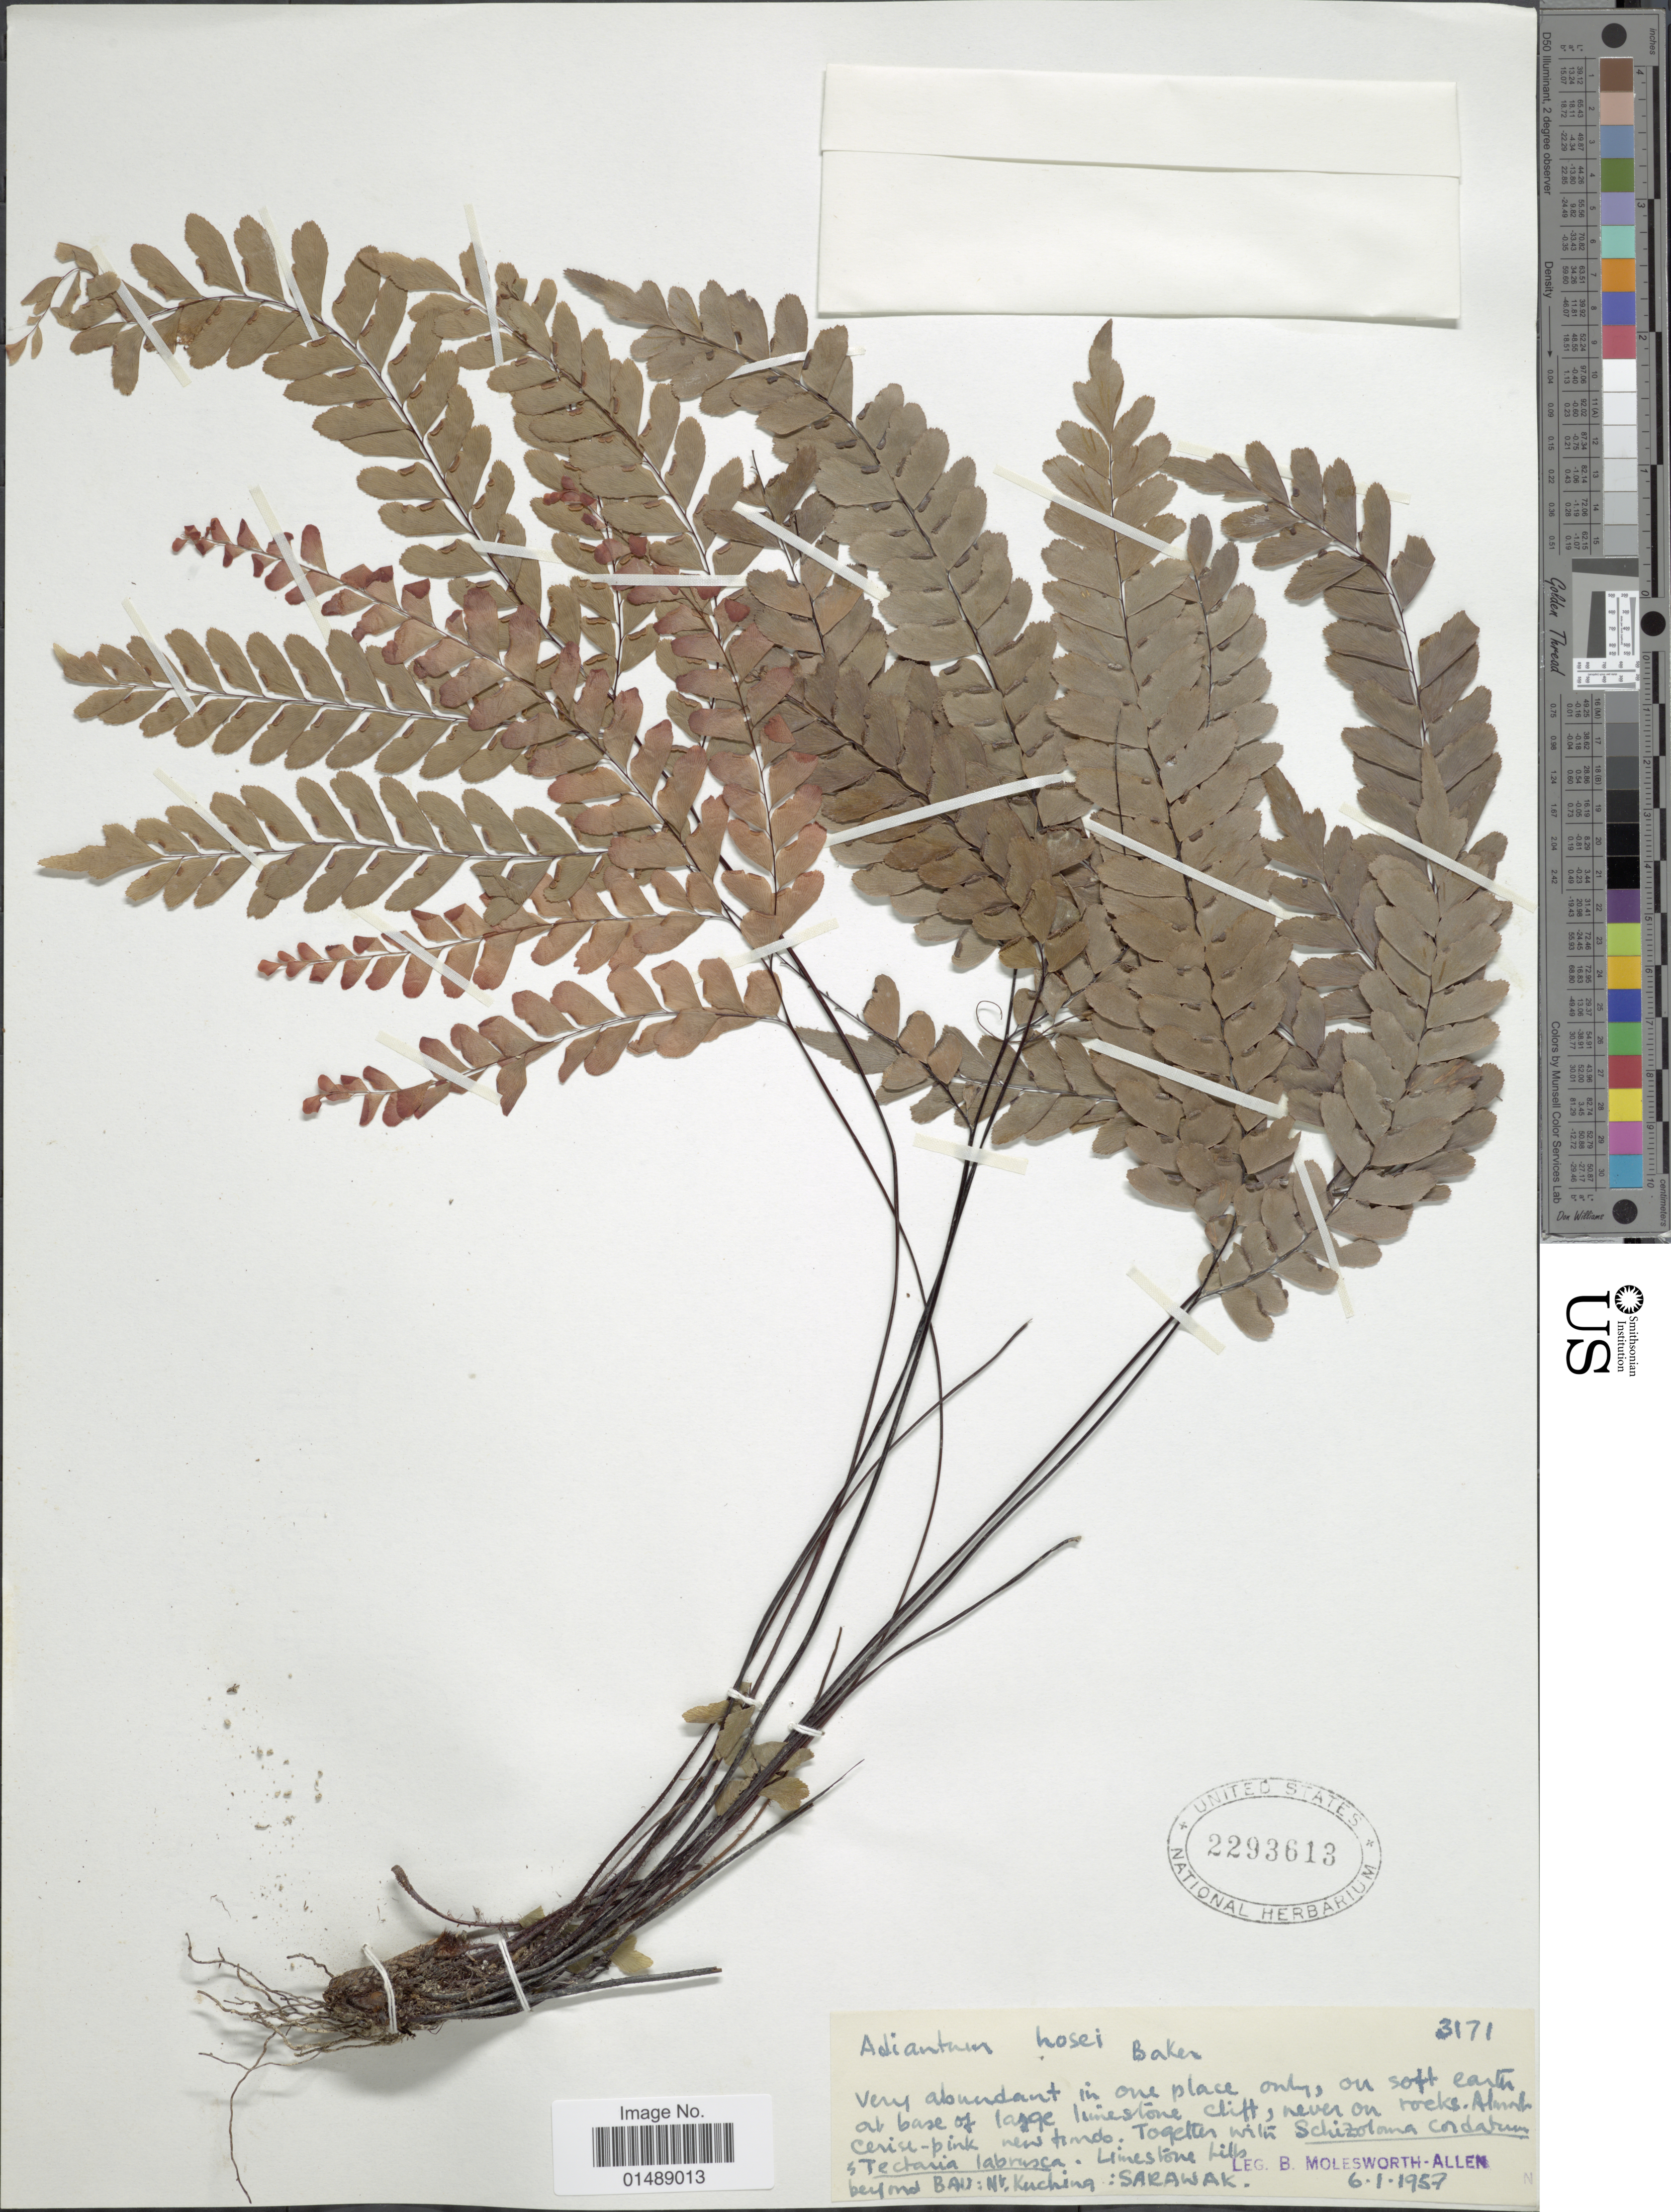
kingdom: Plantae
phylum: Tracheophyta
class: Polypodiopsida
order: Polypodiales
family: Pteridaceae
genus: Adiantum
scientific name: Adiantum hosei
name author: Baker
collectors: B. E. G. Molesworth-Allen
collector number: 3171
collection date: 1957-06-01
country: Malaysia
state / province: Sarawak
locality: Limestone hills, beyond Bau: Nr. Kuching [near Kuching]: Sarawak.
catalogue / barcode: US 2293613